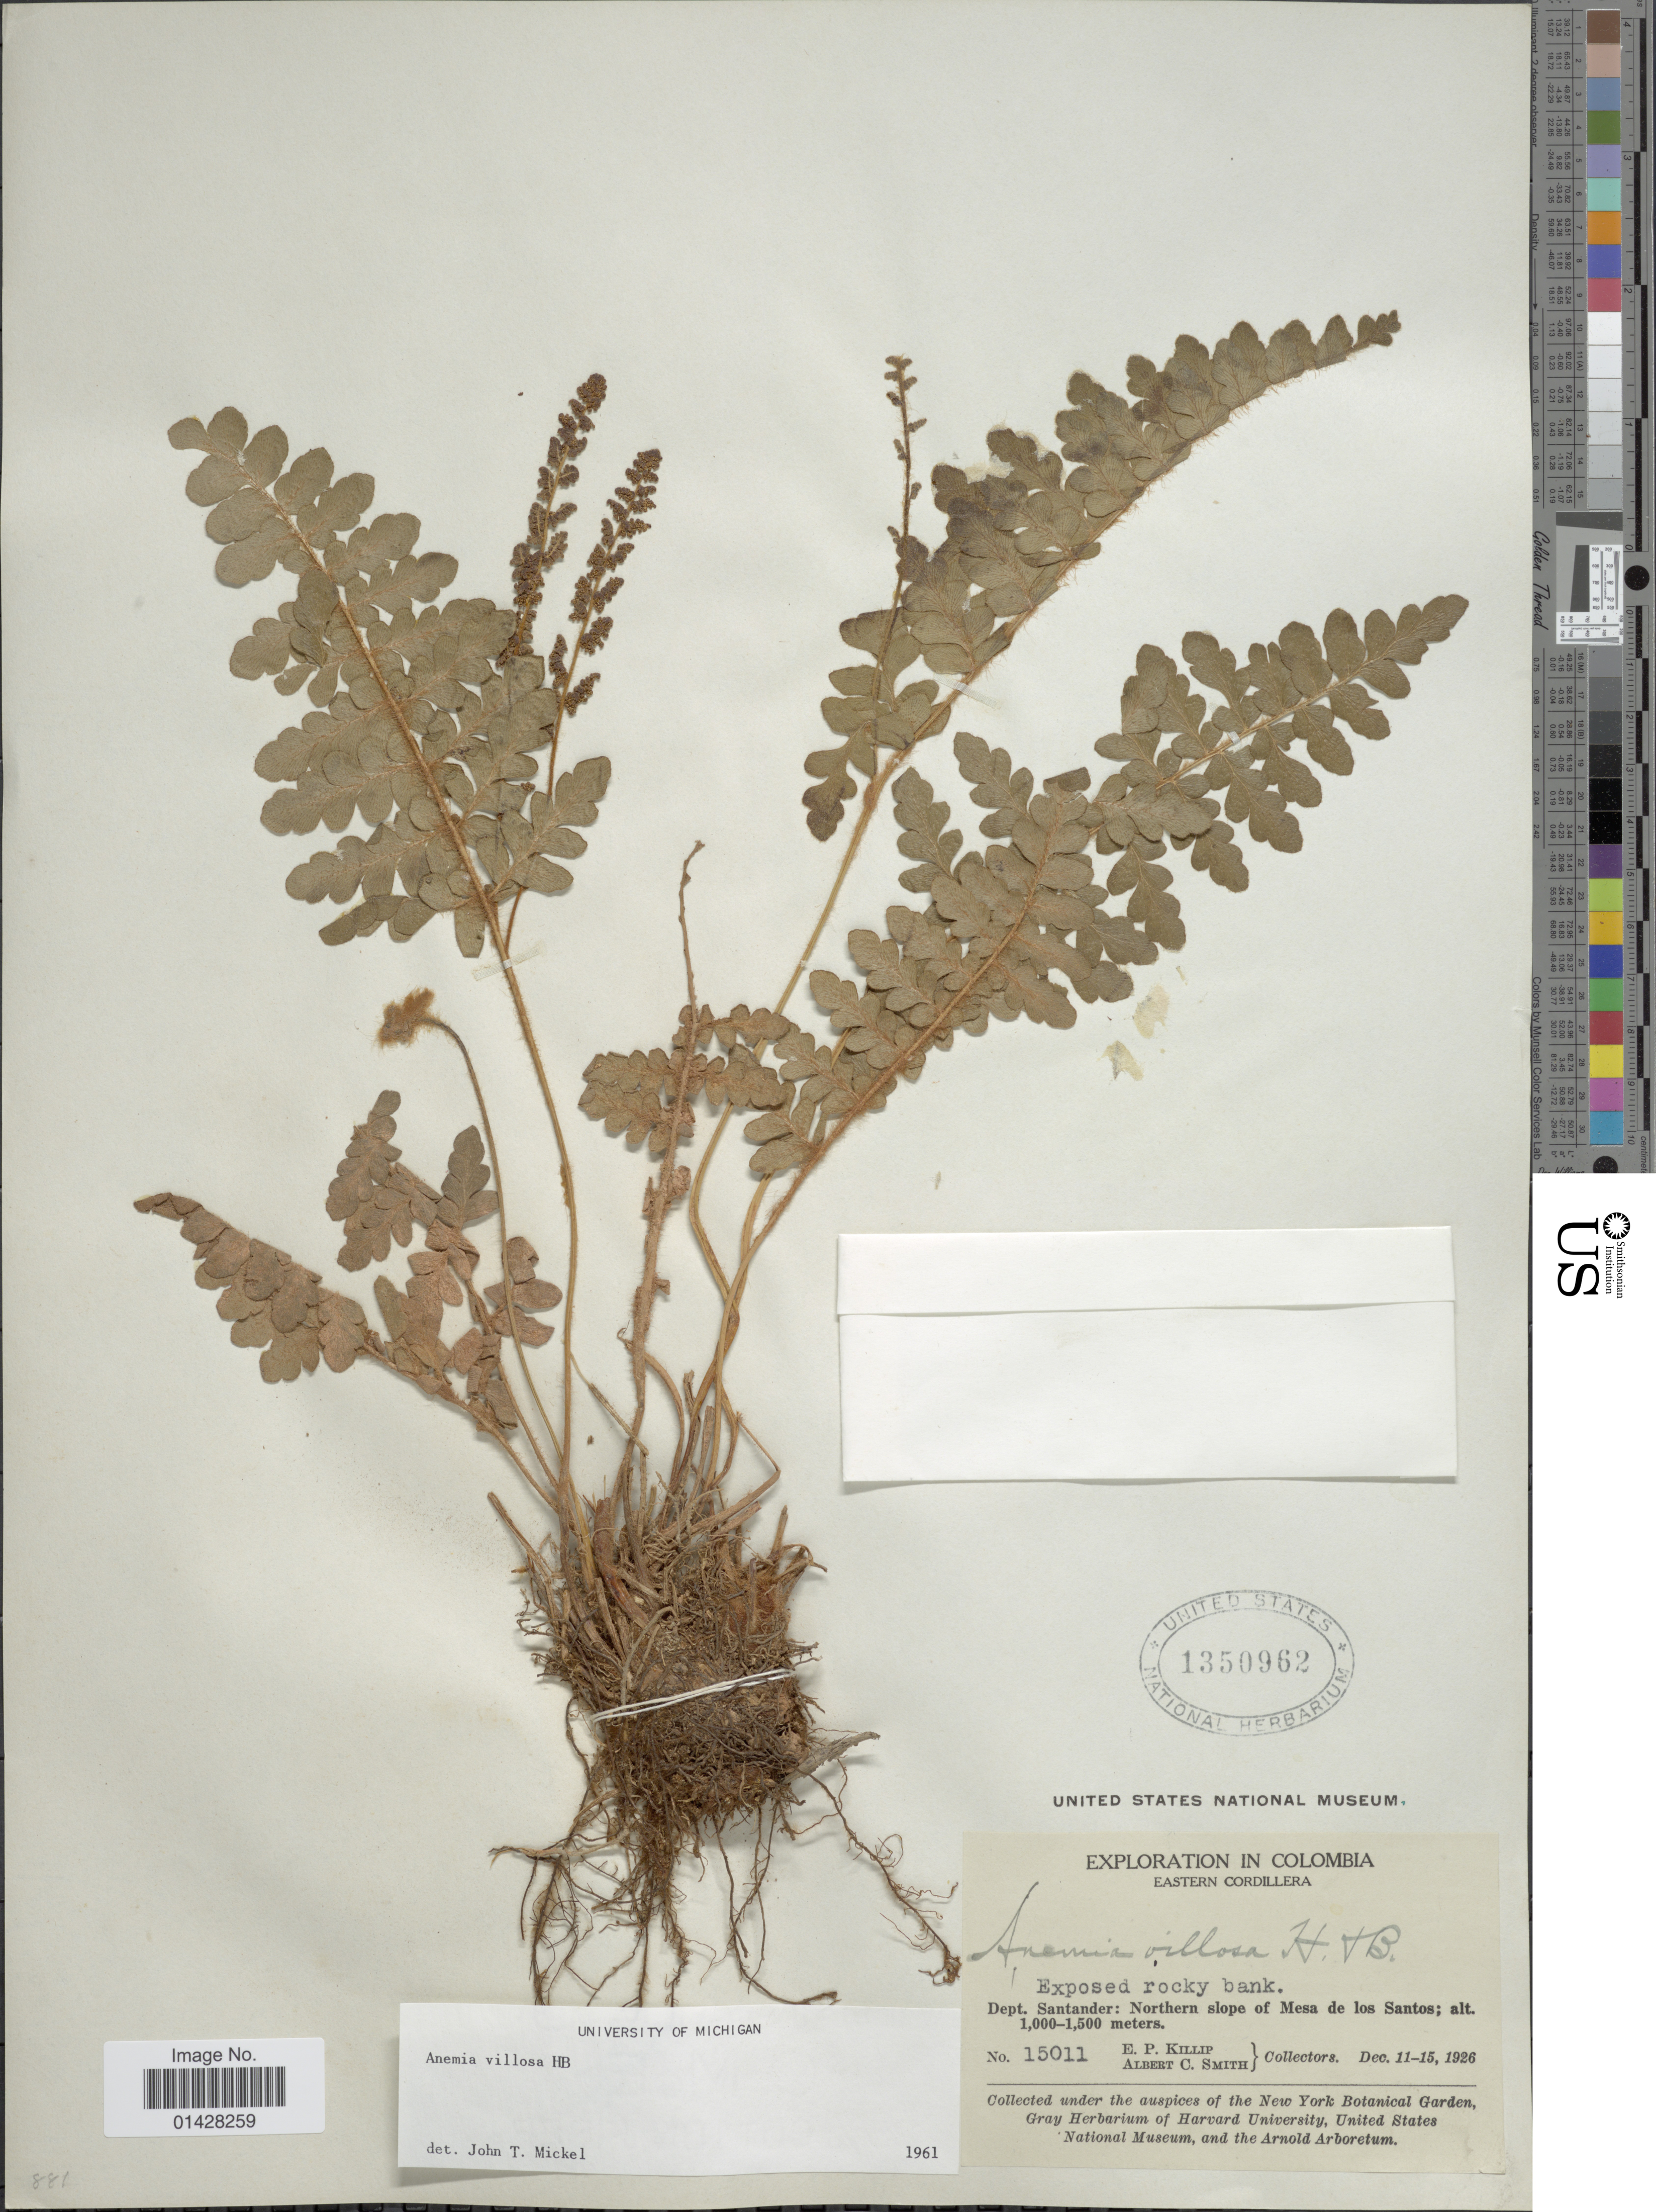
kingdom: Plantae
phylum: Tracheophyta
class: Polypodiopsida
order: Schizaeales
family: Anemiaceae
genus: Anemia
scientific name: Anemia villosa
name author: Humb. & Bonpl. ex Willd.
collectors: E. P. Killip & A. C. Smith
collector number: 15011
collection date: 1926-12-11/1926-12-15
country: Colombia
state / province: Santander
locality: Eastern Cordillera. Dept. Santander: Northern slope of Mesa de los Santos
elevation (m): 1000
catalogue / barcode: US 1350962